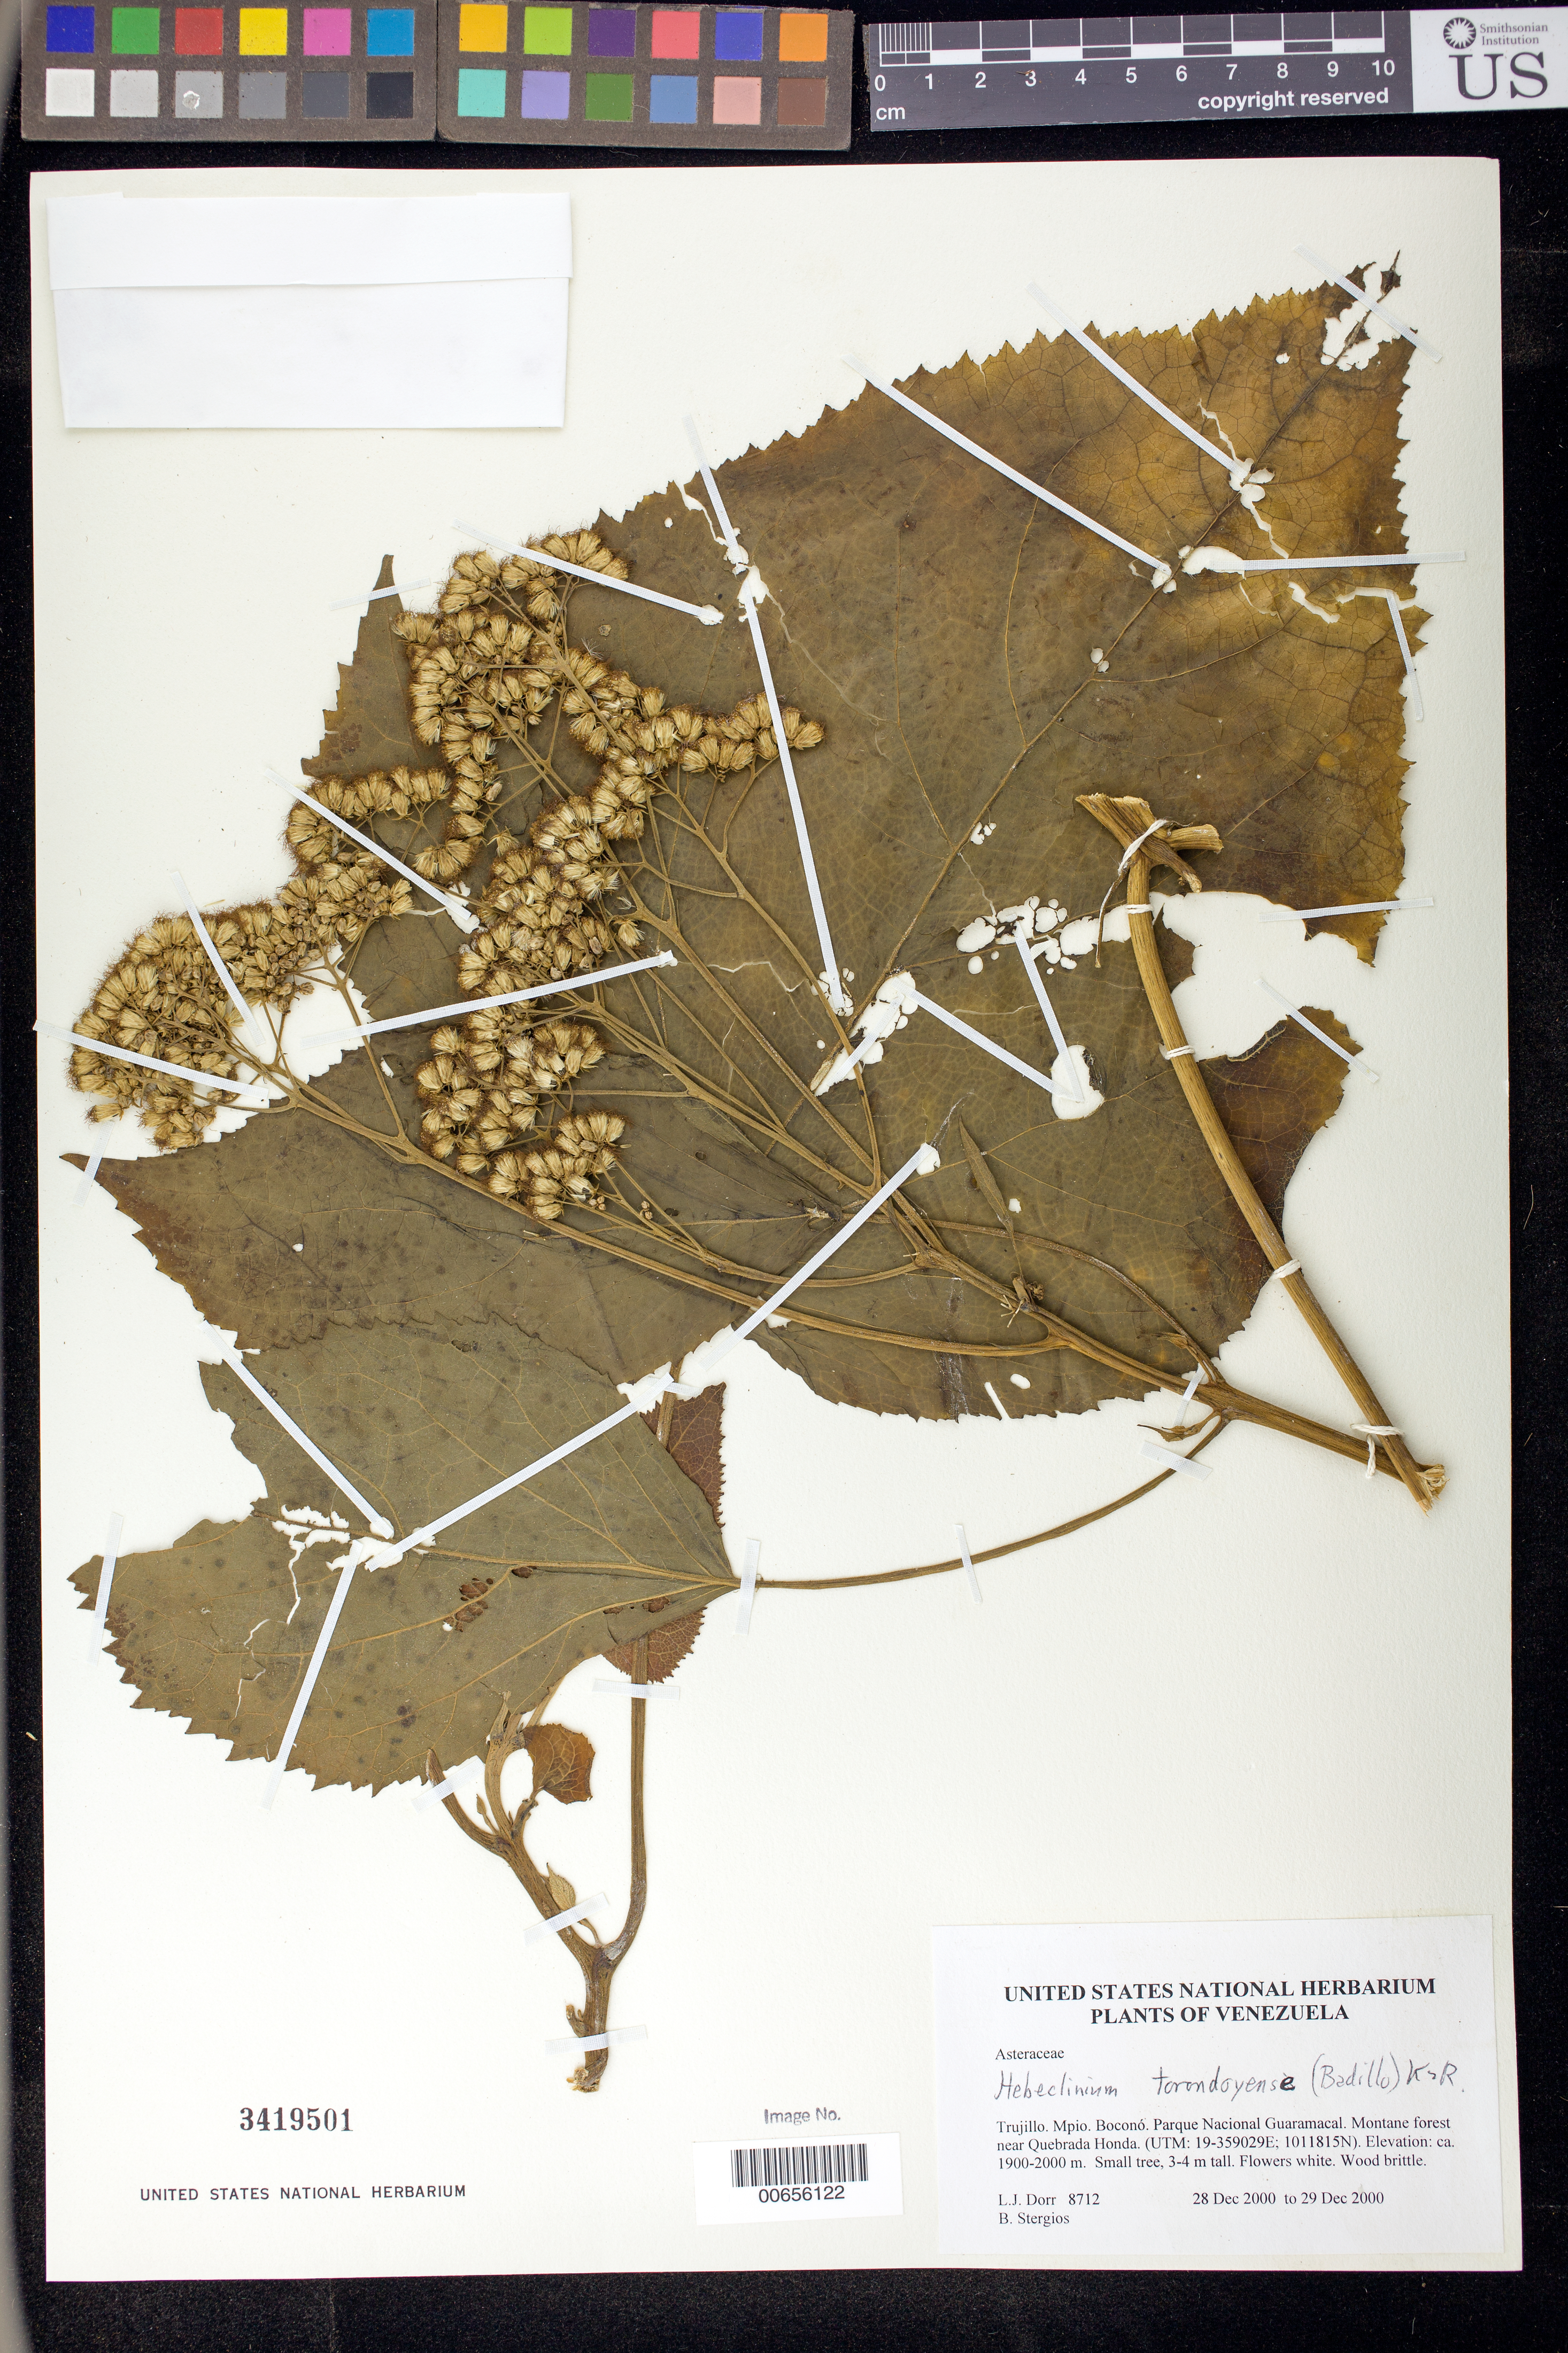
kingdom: Plantae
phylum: Tracheophyta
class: Magnoliopsida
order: Asterales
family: Asteraceae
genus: Hebeclinium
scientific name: Hebeclinium torondoyense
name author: (V.M. Badillo) R.M. King & H. Rob.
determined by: Robinson, Harold E., (US)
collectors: L. J. Dorr & B. G. Stergios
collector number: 8712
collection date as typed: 28 Dec 2000 to 29 Dec 2000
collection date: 2000-12-28/2000-12-29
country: Venezuela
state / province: Trujillo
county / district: Boconó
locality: Parque Nacional Guaramacal near Quebrada Honda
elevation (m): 1900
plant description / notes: COL, PORT, TEX, US, VEN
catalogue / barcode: US 3419501